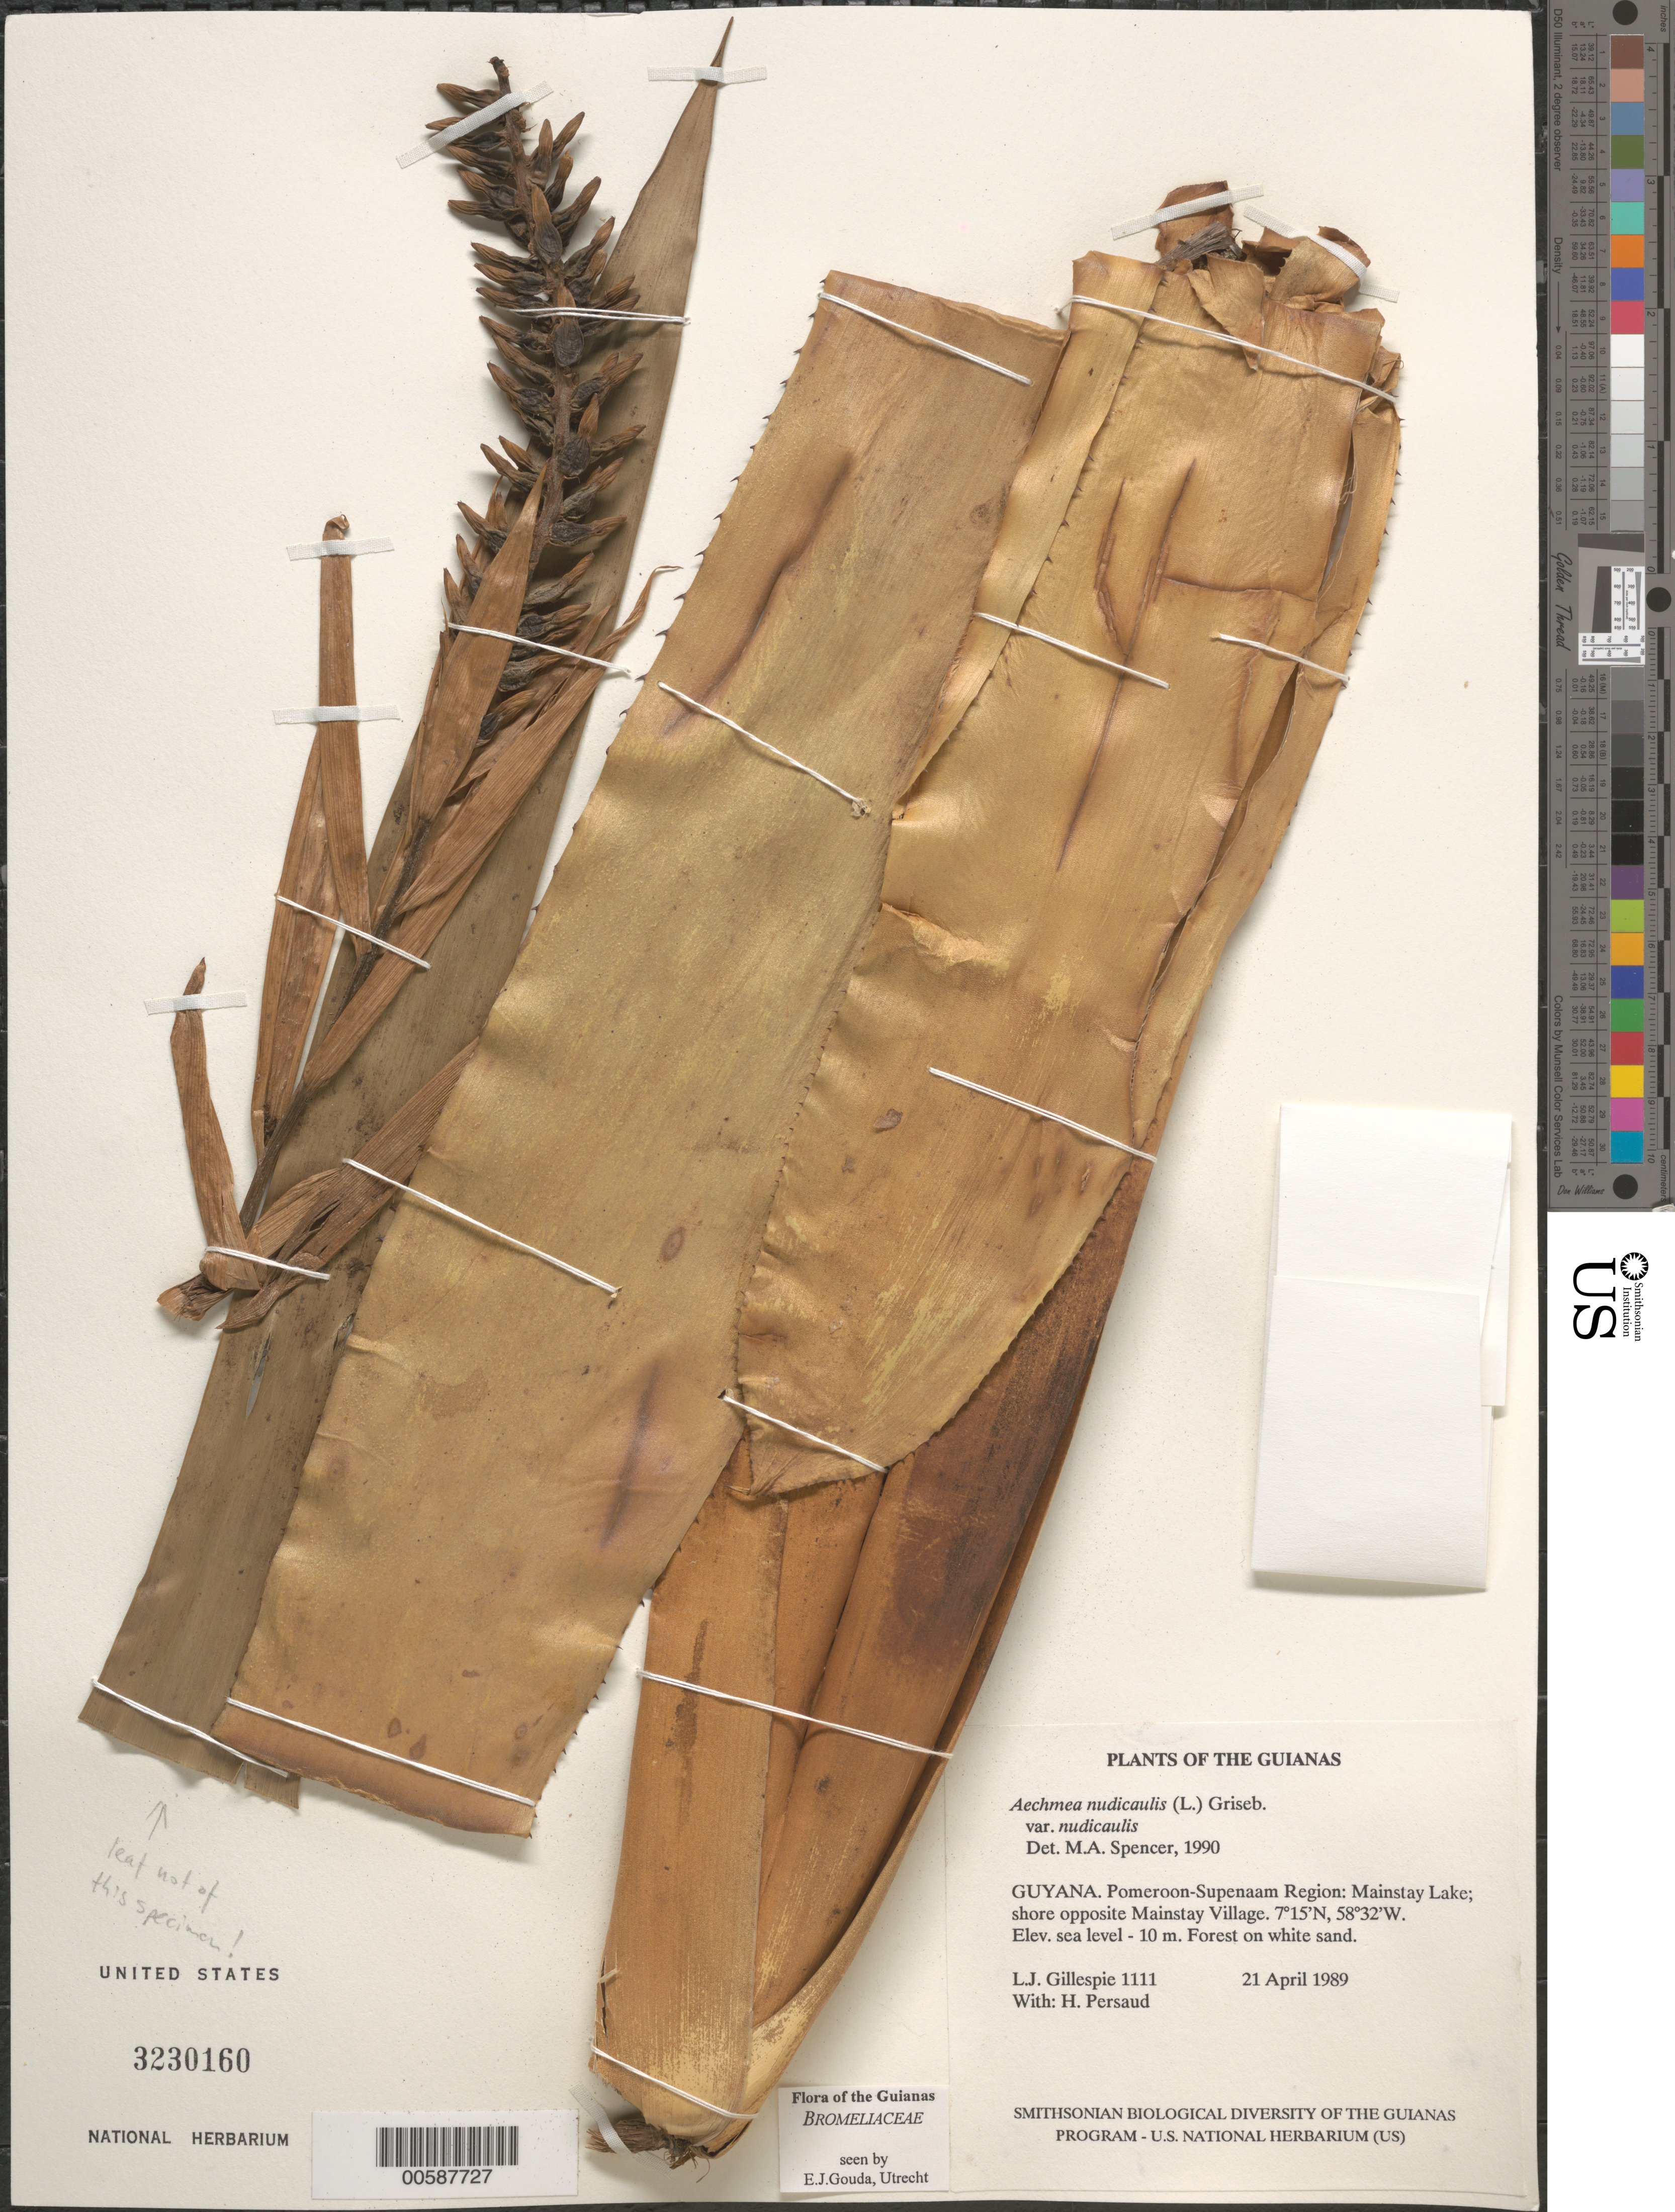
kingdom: Plantae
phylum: Tracheophyta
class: Liliopsida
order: Poales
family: Bromeliaceae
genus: Aechmea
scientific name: Aechmea nudicaulis var. nudicaulis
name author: (L.) Griseb.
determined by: Spencer, M. A.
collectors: L. J. Gillespie & H. Persaud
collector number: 1111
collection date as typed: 21 April 1989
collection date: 1989-04-21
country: Guyana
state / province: Pomeroon-Supenaam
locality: Mainstay Lake; shore opposite Mainstay Village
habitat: Forest on white sand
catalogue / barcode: US 3230160